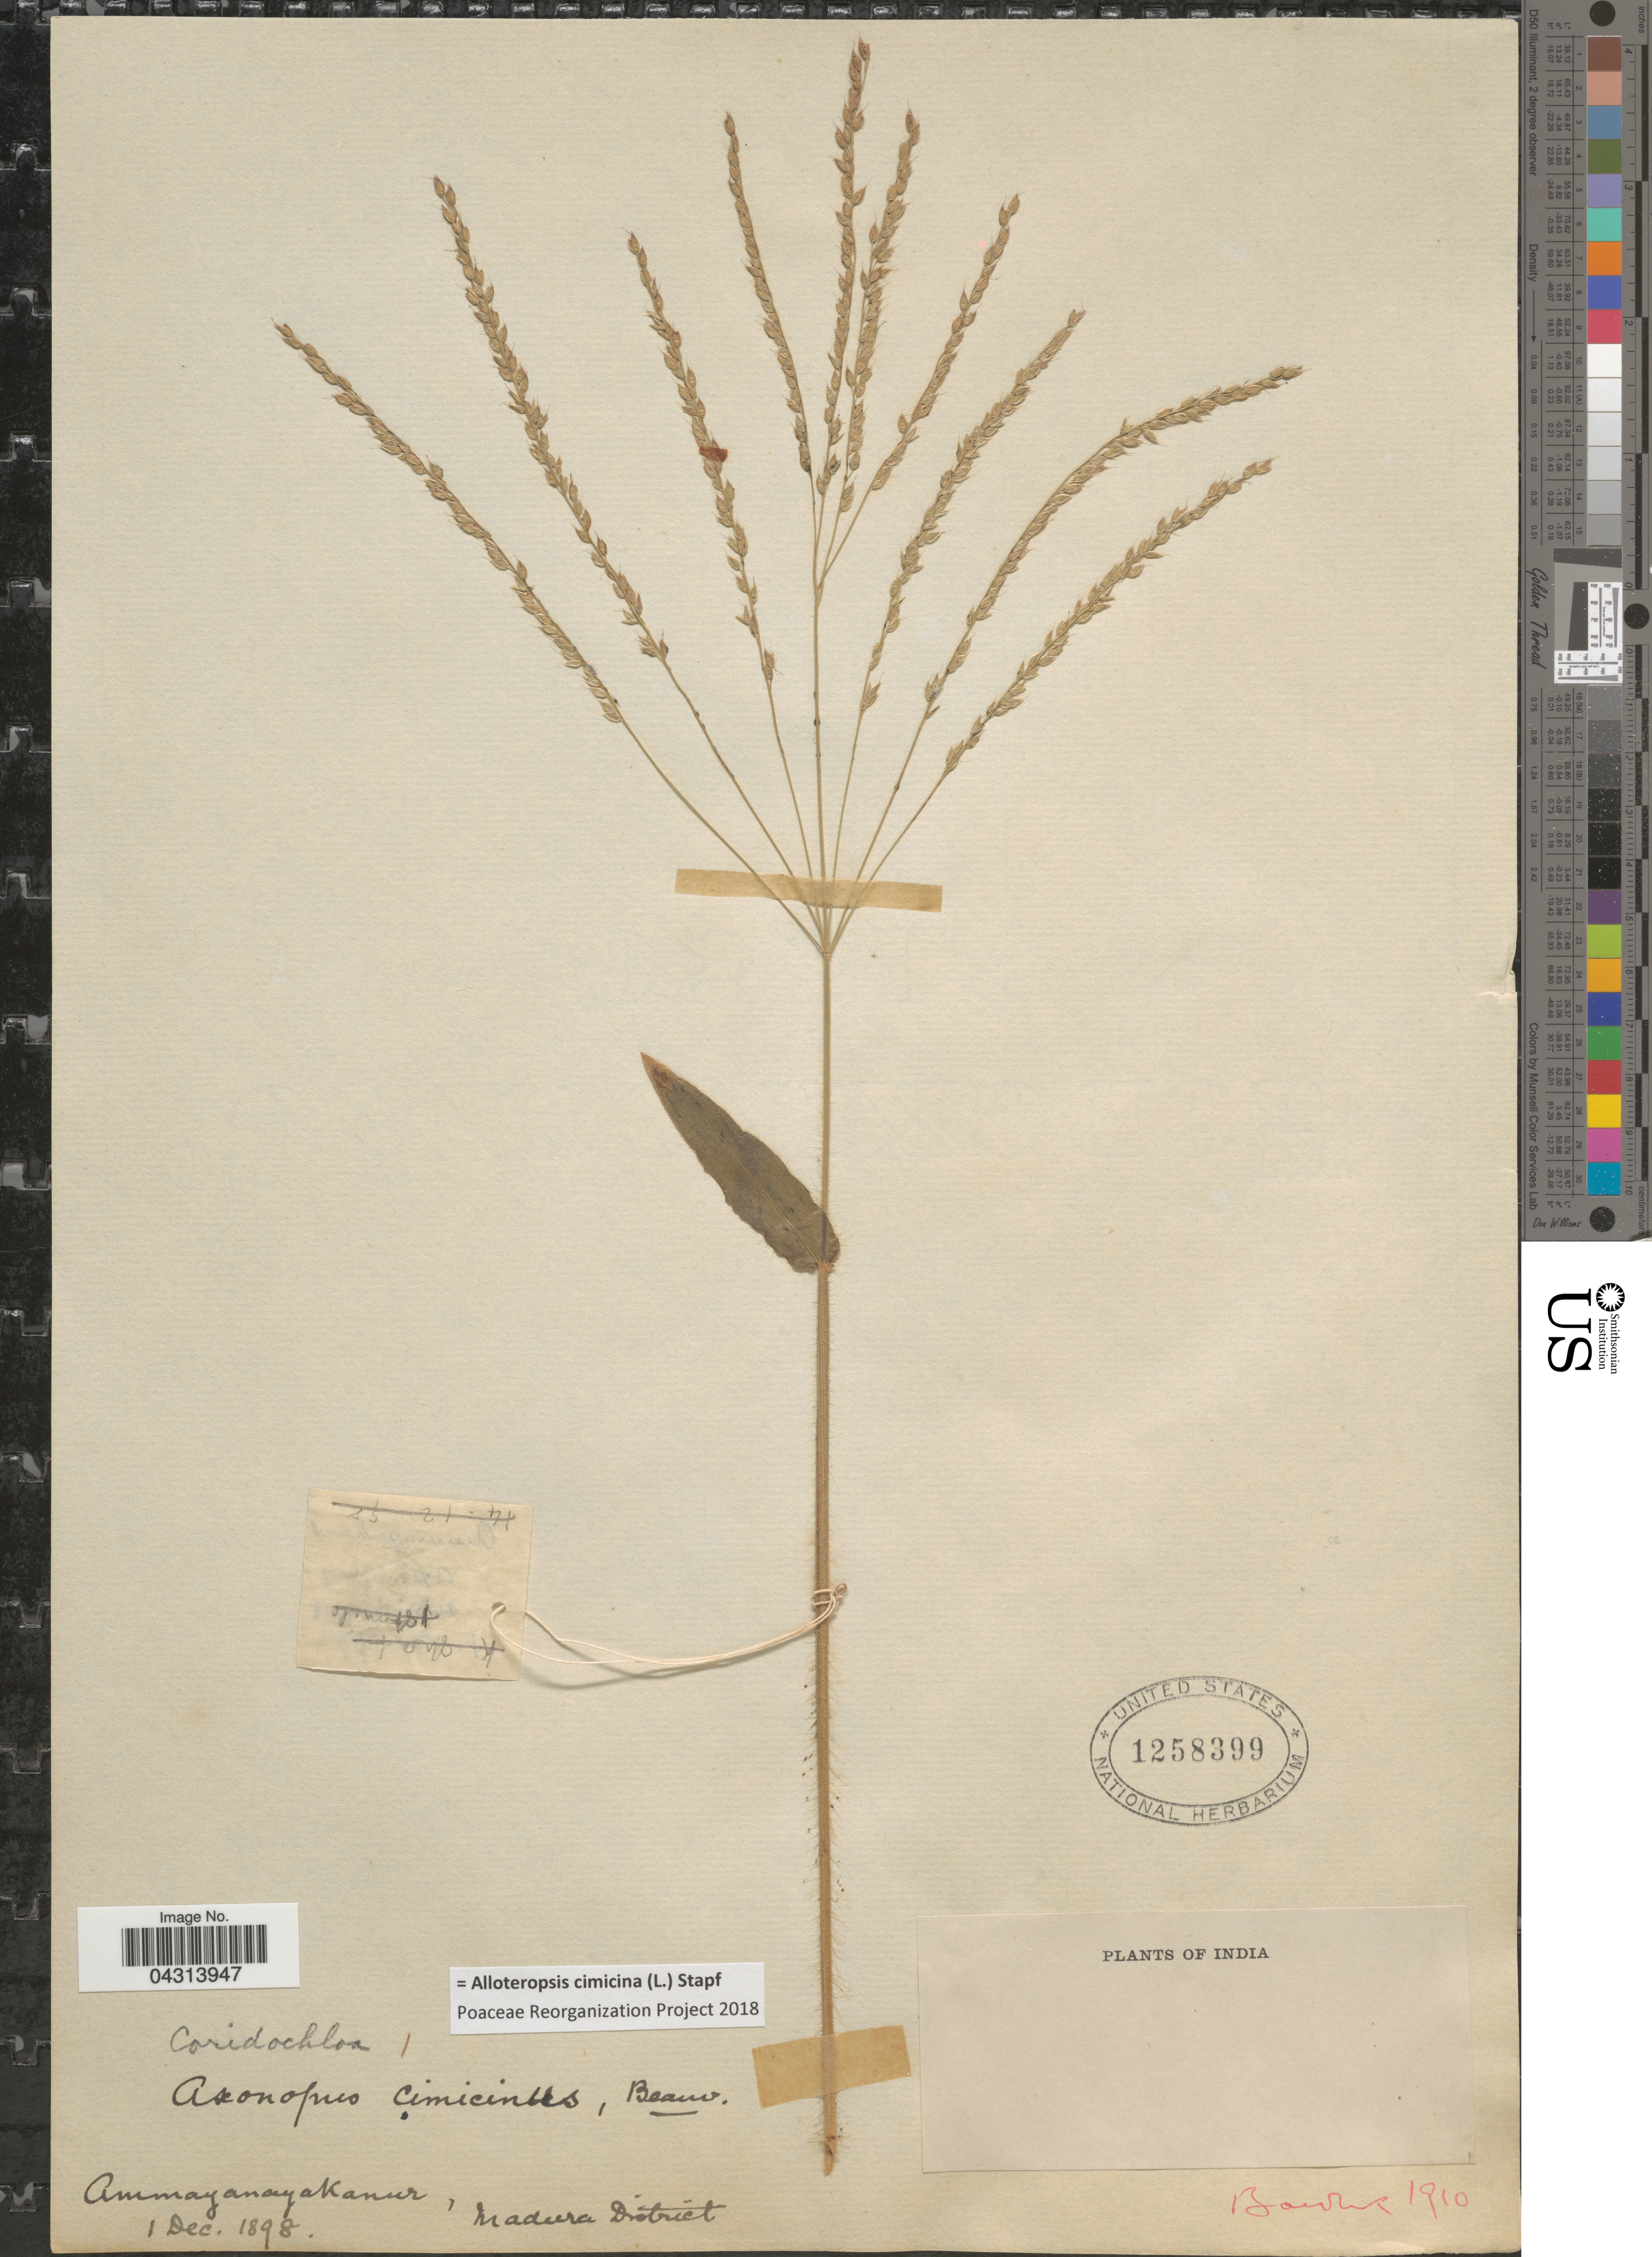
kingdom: Plantae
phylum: Tracheophyta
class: Liliopsida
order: Poales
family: Poaceae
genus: Alloteropsis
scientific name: Alloteropsis cimicina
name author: (L.) Stapf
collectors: -- Bourne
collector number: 1910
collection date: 1898-12-01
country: India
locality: AmmayanayaKanur, Madura District.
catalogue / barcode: US 1258399